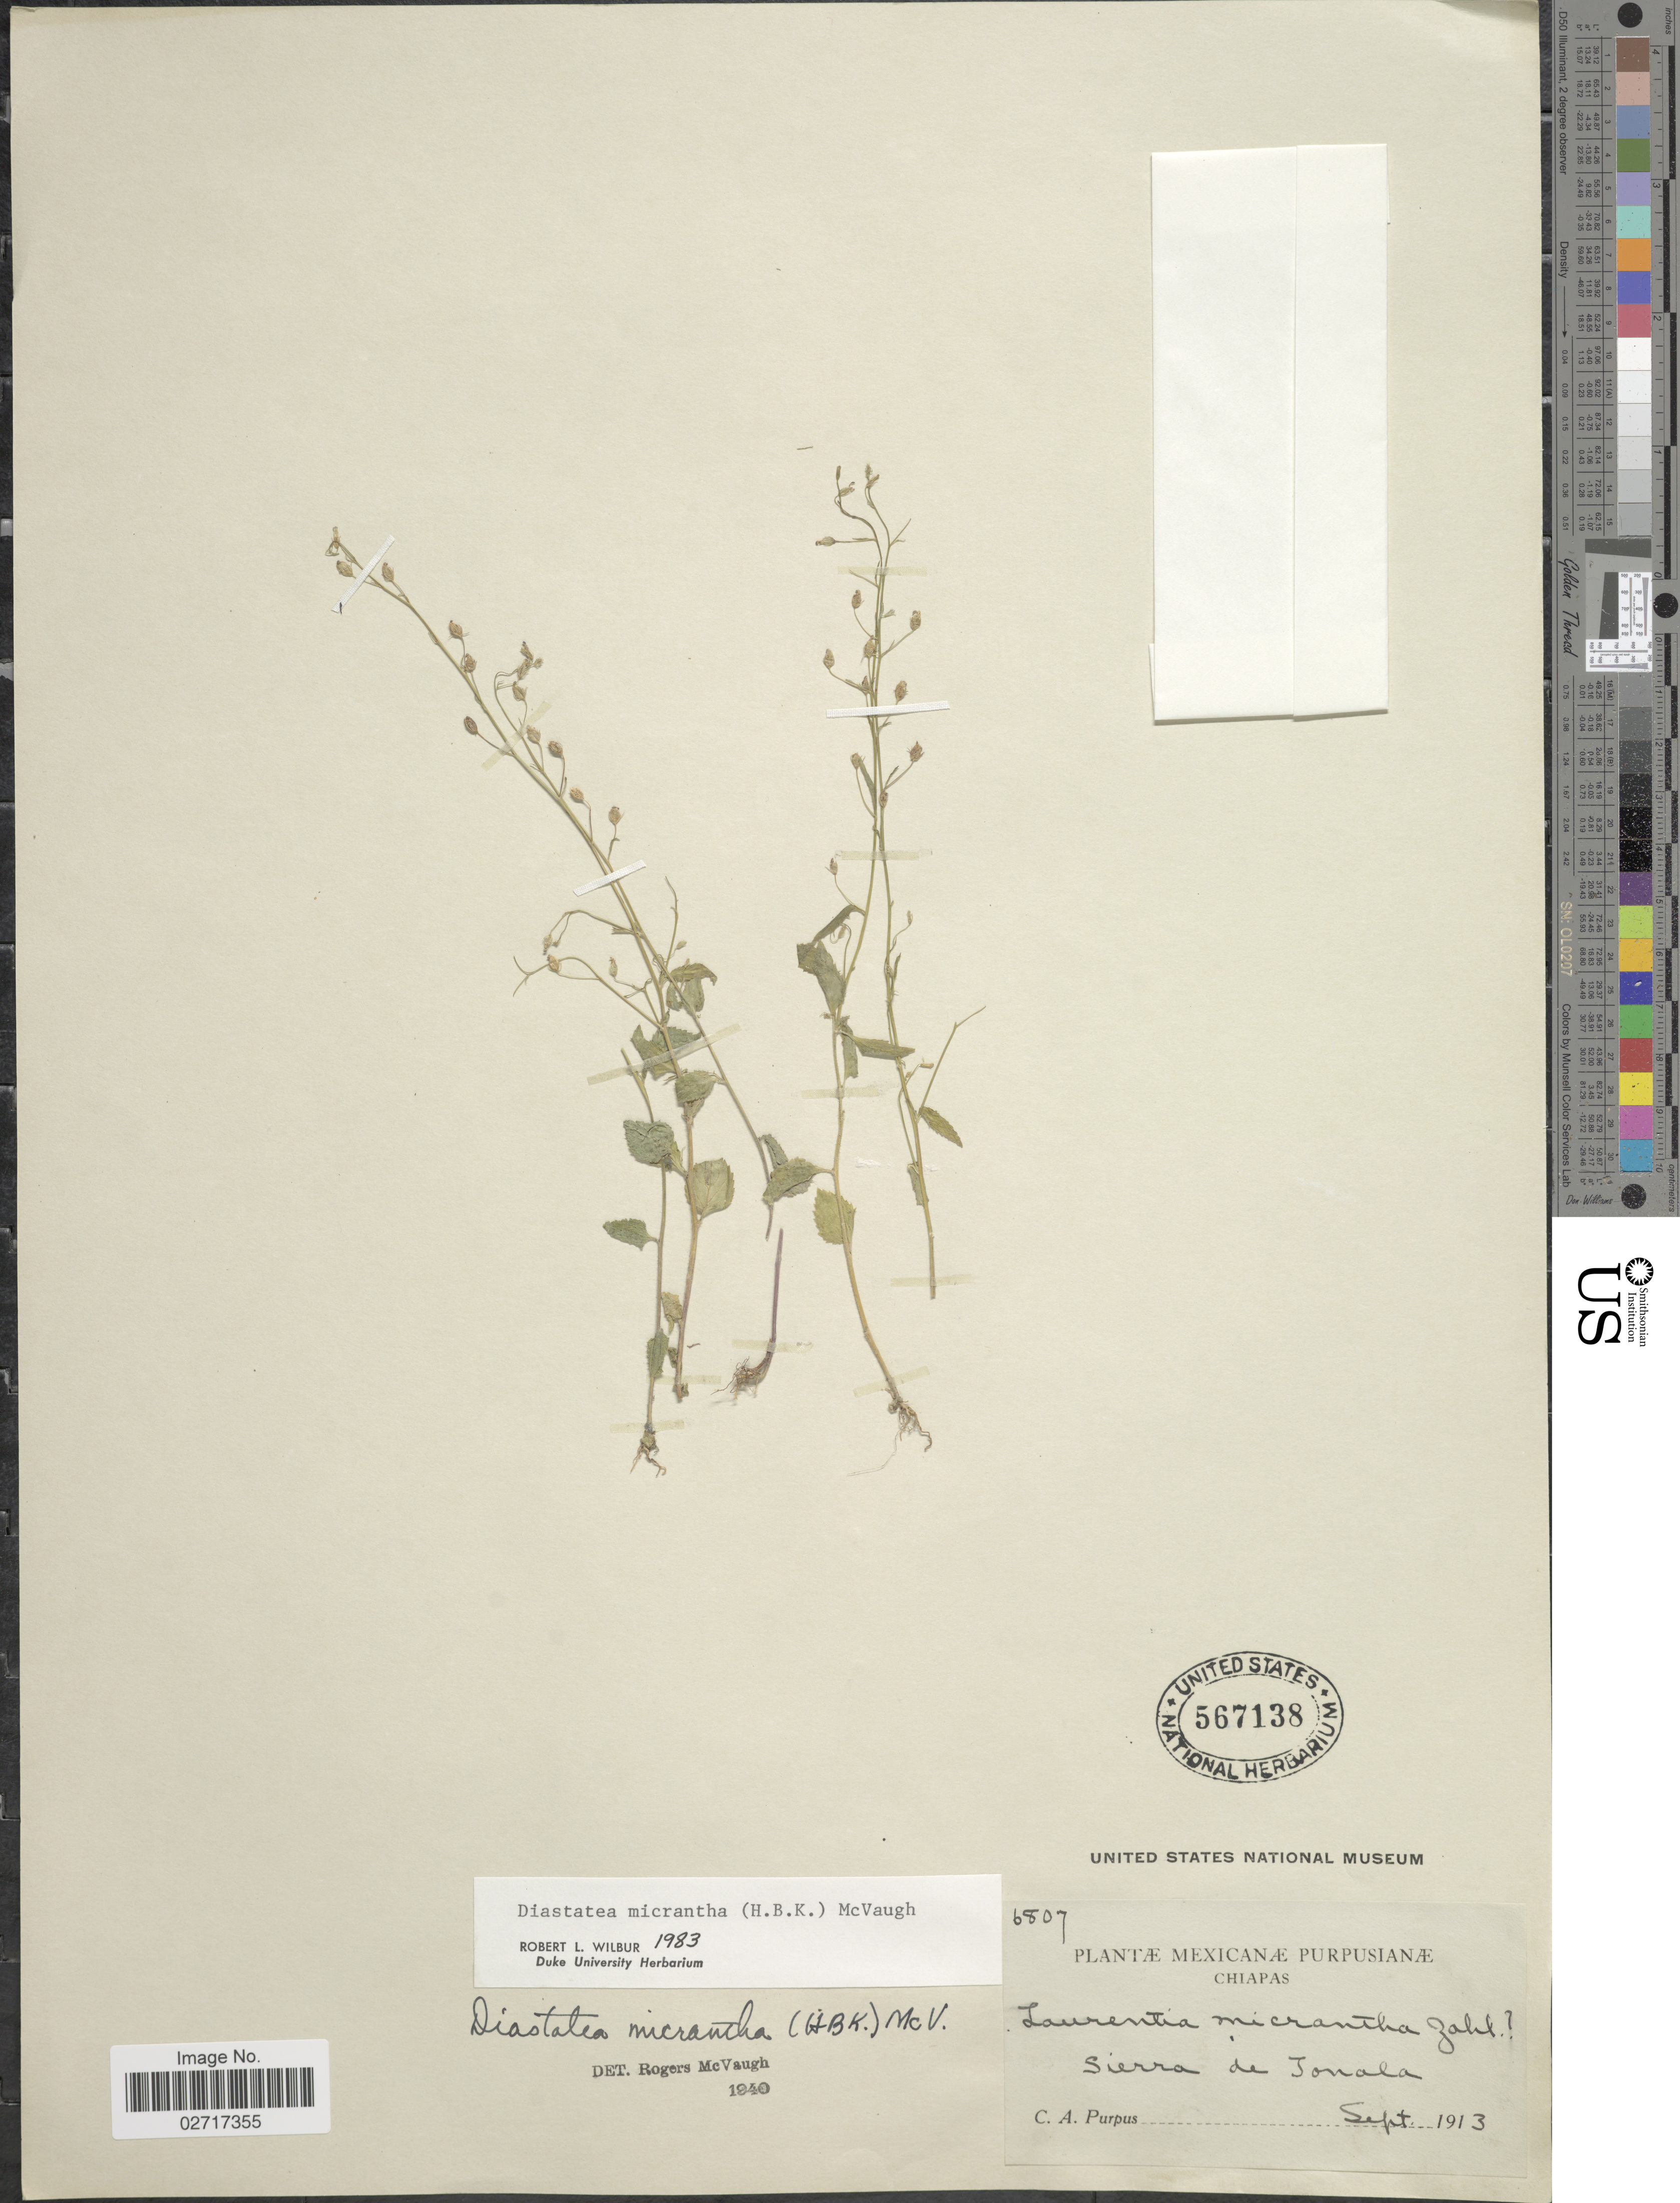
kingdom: Plantae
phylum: Tracheophyta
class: Magnoliopsida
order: Asterales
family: Campanulaceae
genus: Diastatea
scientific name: Diastatea micrantha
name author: (Kunth) McVaugh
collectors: C. A. Purpus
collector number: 6807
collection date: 1913-09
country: Mexico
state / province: Chiapas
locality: Sierra de Jonala.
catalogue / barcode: US 567138